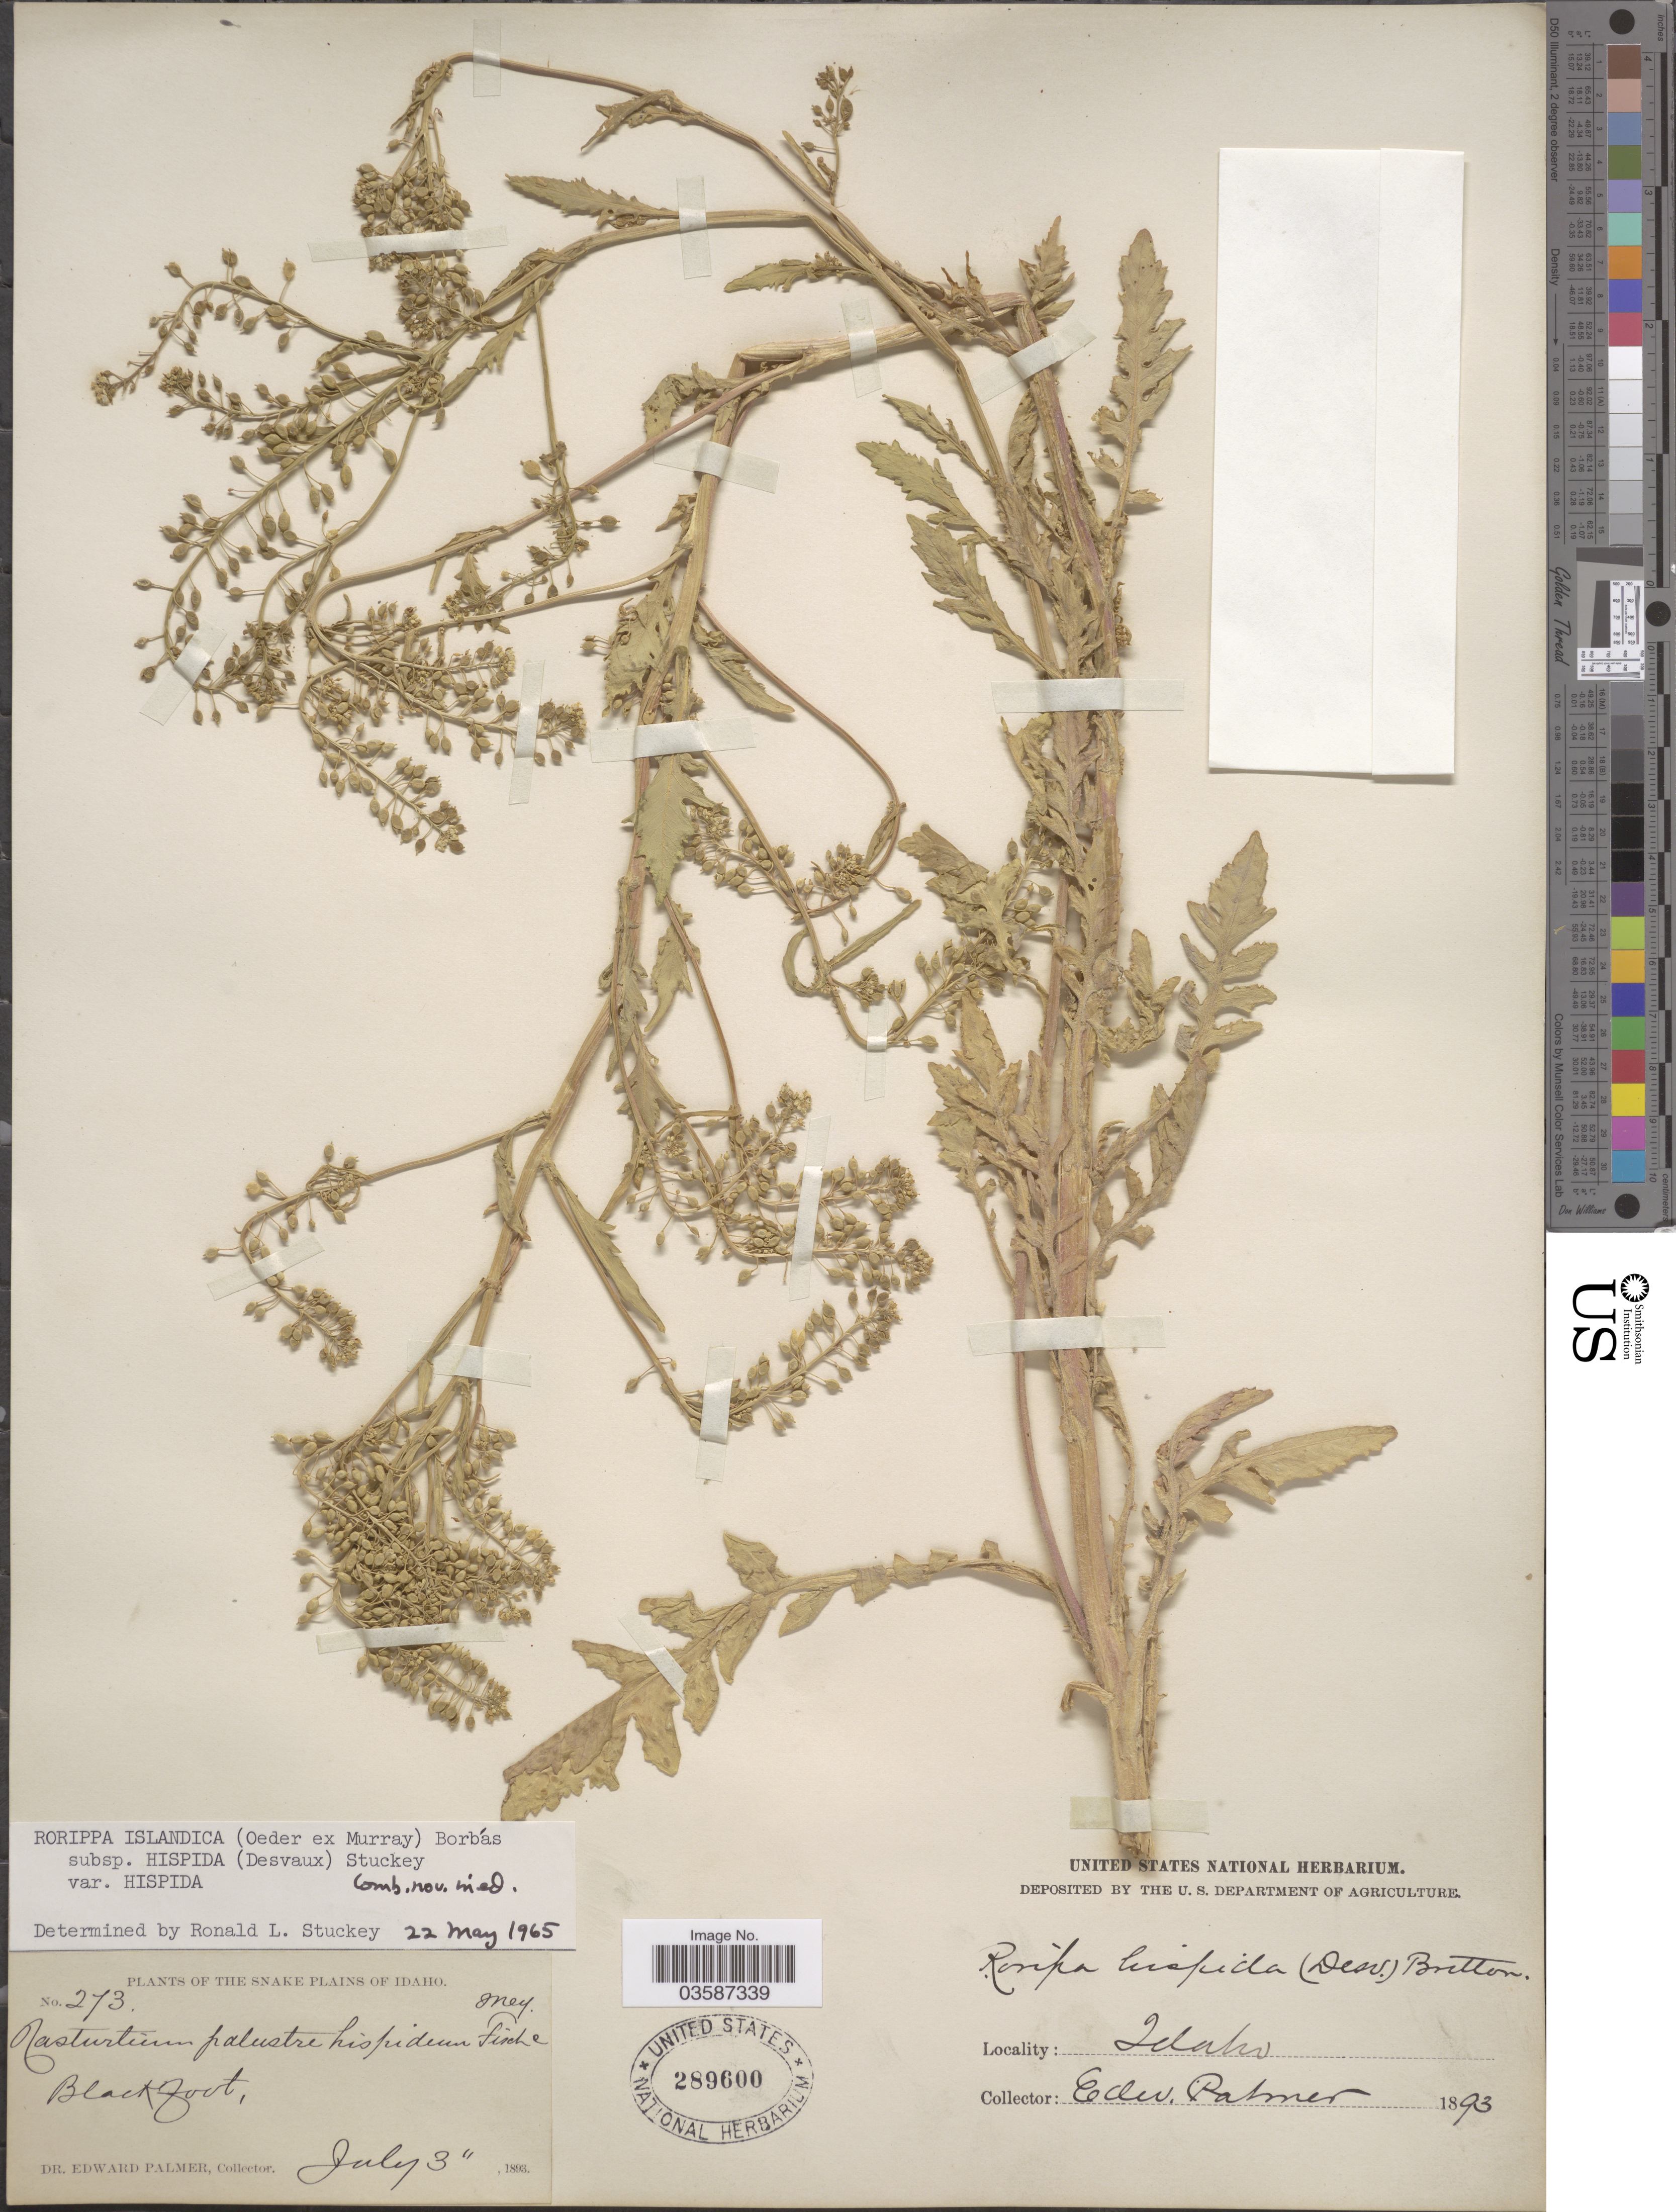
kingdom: Plantae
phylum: Tracheophyta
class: Magnoliopsida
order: Brassicales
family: Brassicaceae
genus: Rorippa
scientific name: Rorippa islandica var. hispida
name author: (Desv.) Butters & Abbe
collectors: E. Palmer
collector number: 273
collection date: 1893-07-03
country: United States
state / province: Idaho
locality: The Snake plains of Idaho. Black foot.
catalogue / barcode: US 289600